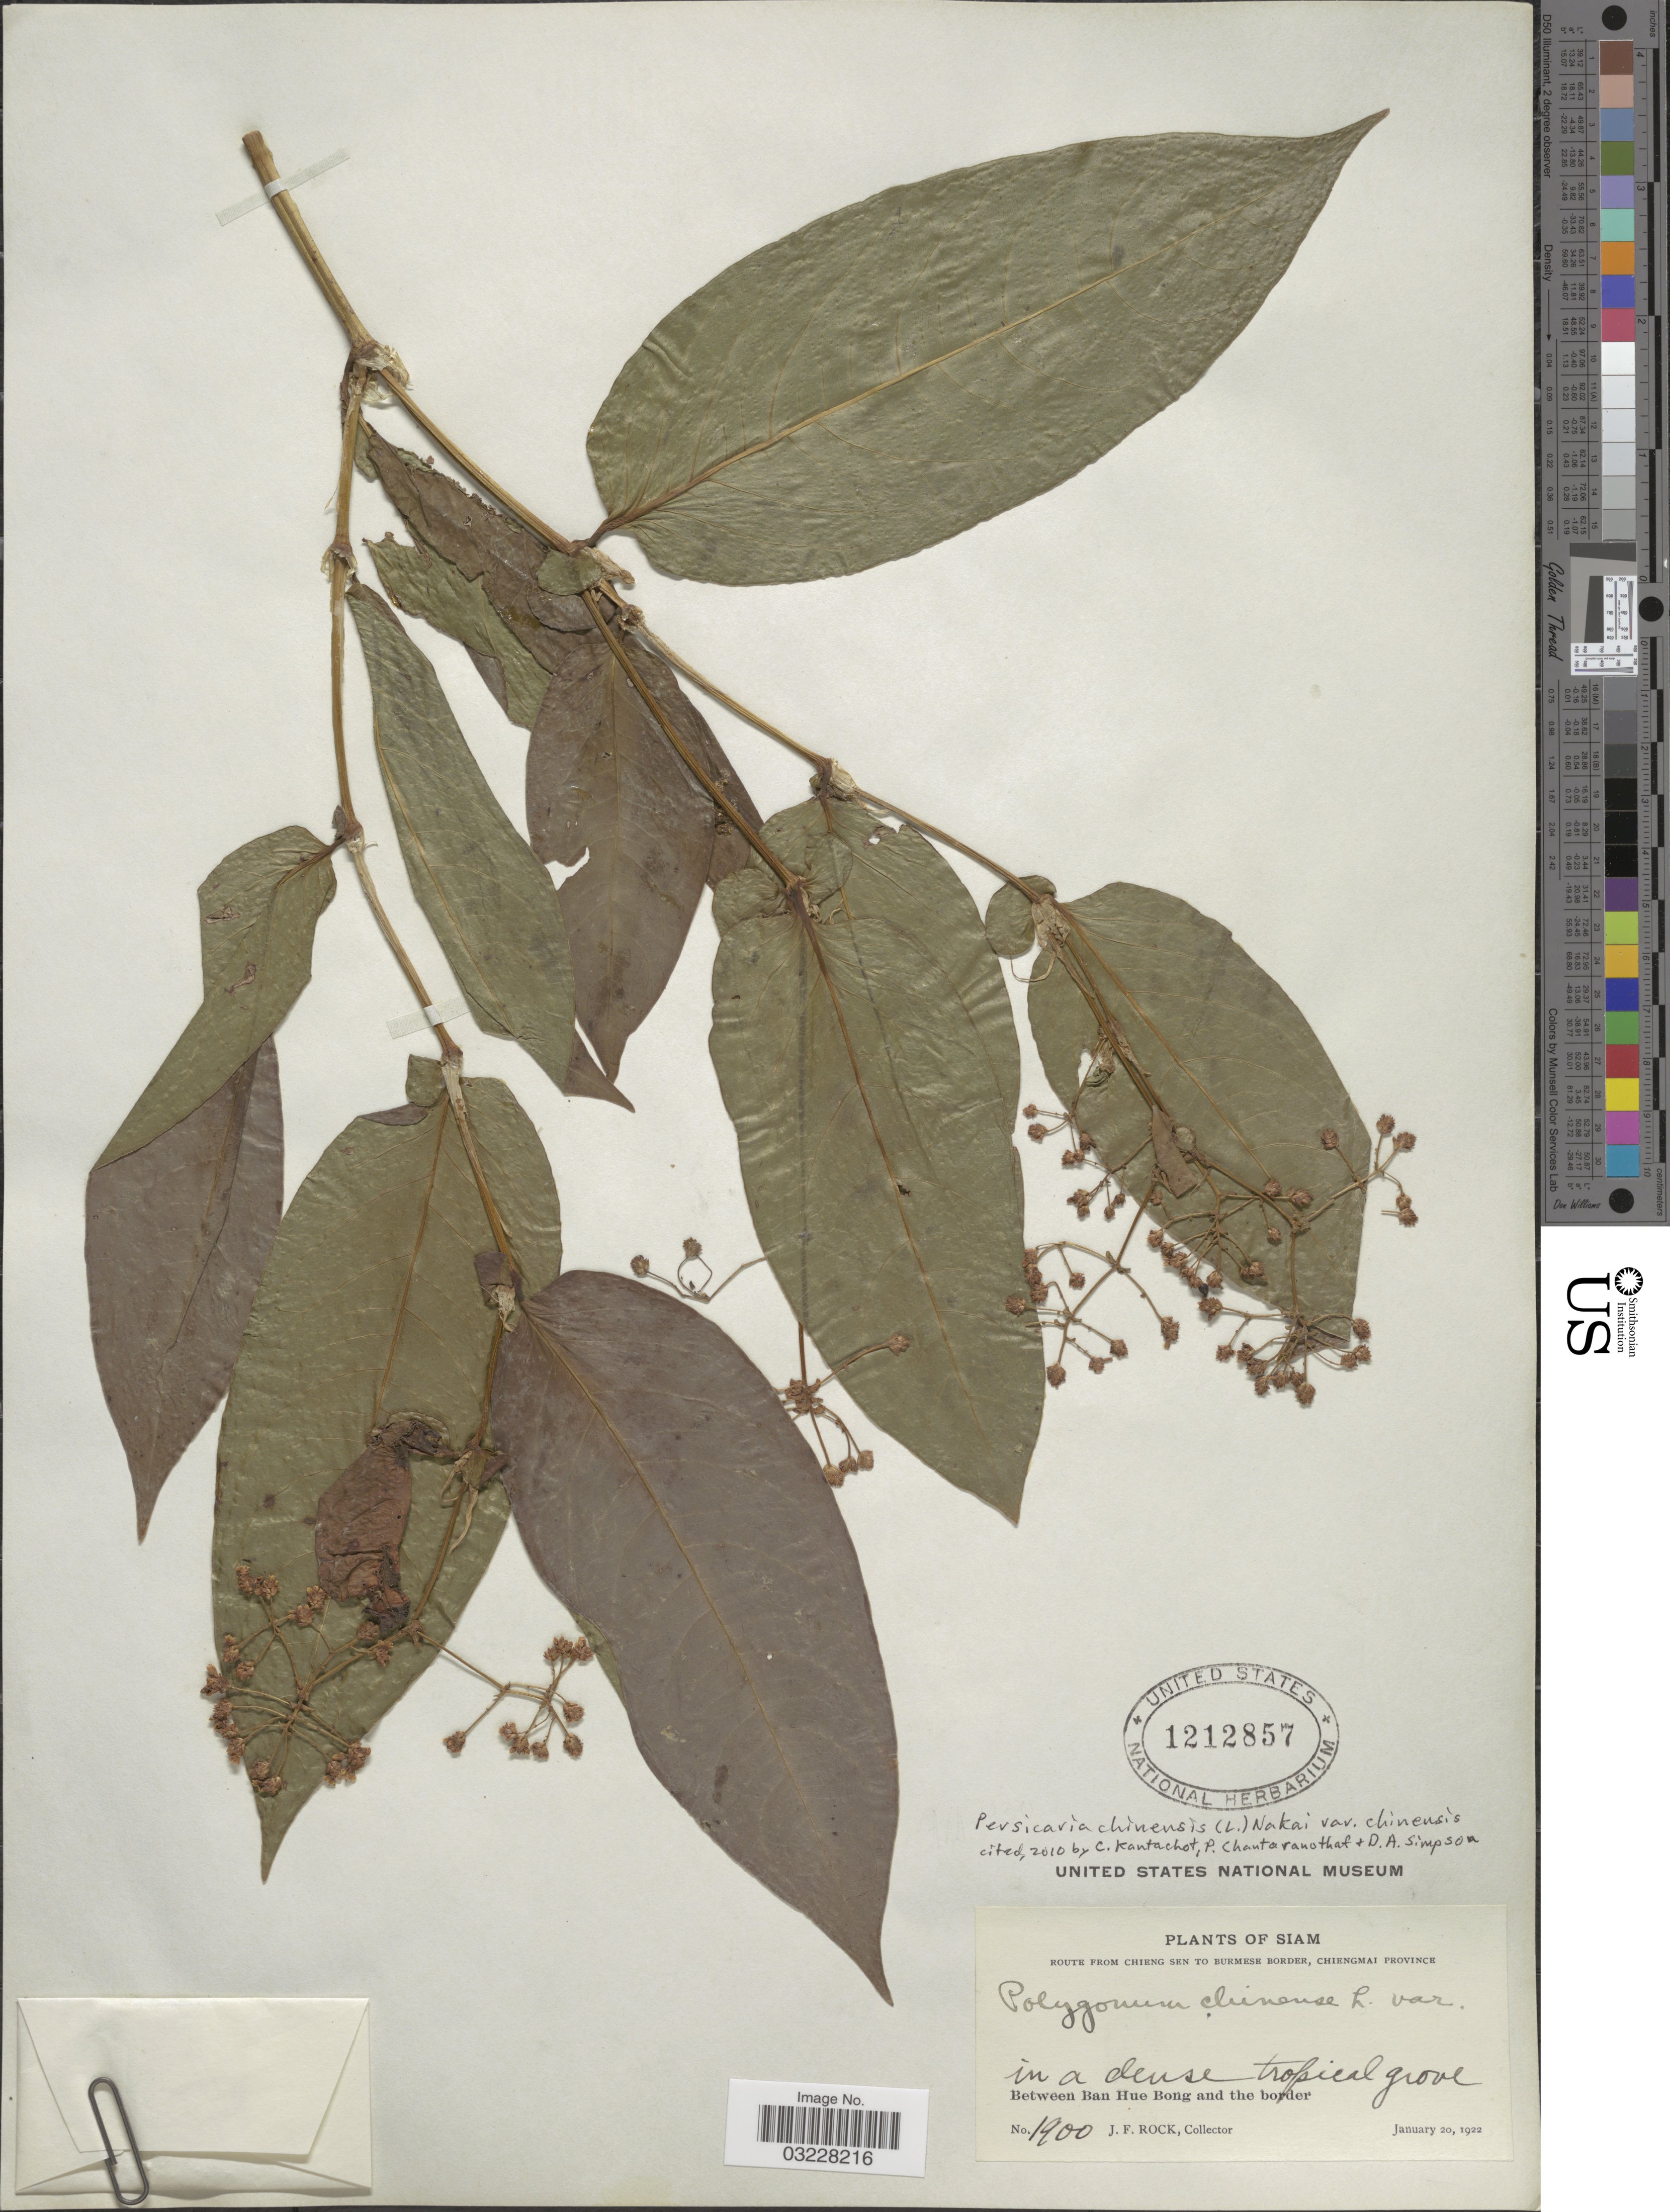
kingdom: Plantae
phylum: Tracheophyta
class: Magnoliopsida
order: Caryophyllales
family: Polygonaceae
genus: Polygonum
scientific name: Polygonum chinense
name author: L.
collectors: J. Rock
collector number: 1900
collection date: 1922-01-20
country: Thailand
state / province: Chiang Mai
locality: Siam. Route from Chien Sen to Burmese Border, Chiengmai Province, in a dense tropical grove. Between Ban Hue Bong and the border.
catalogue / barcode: US 1212857